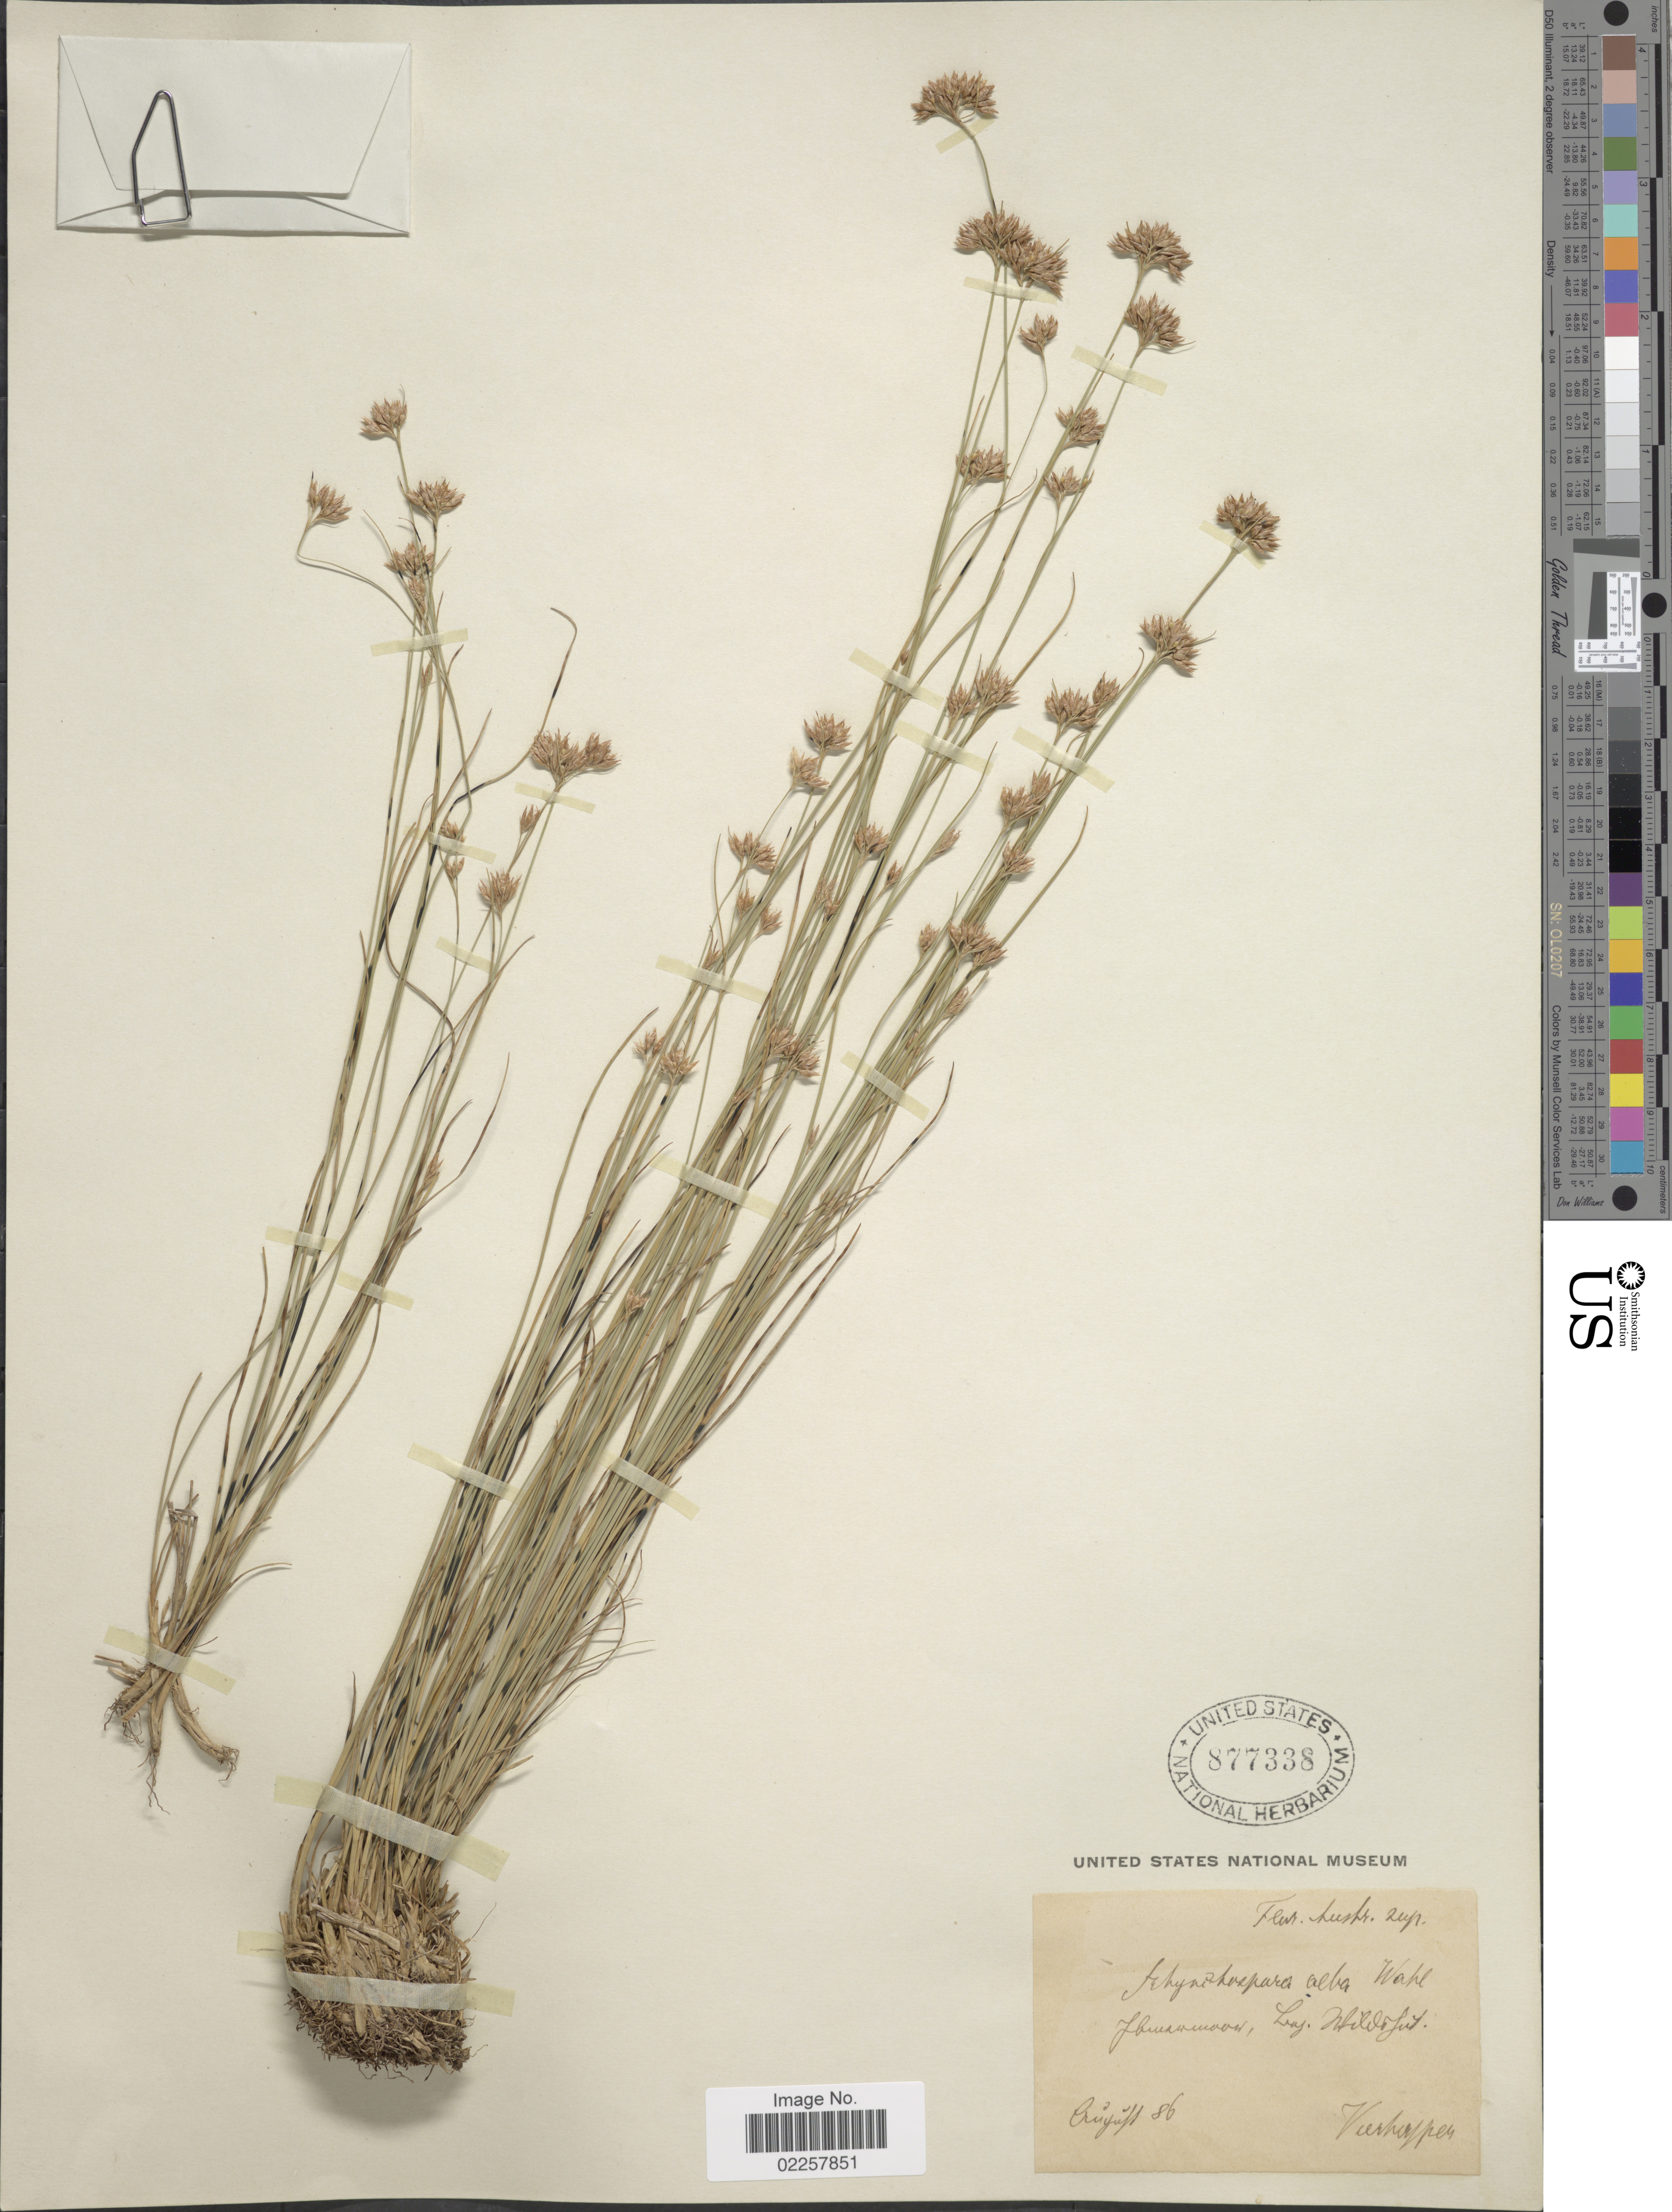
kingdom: Plantae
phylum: Tracheophyta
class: Liliopsida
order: Poales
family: Cyperaceae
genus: Rhynchospora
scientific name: Rhynchospora alba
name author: (L.) Vahl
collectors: F. Vierhapper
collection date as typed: Transcribed d/m/y: /8/86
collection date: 1886-08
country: Austria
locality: Flora Aust. sup., Ibmermoor, Bez. Wildshut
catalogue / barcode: US 877338